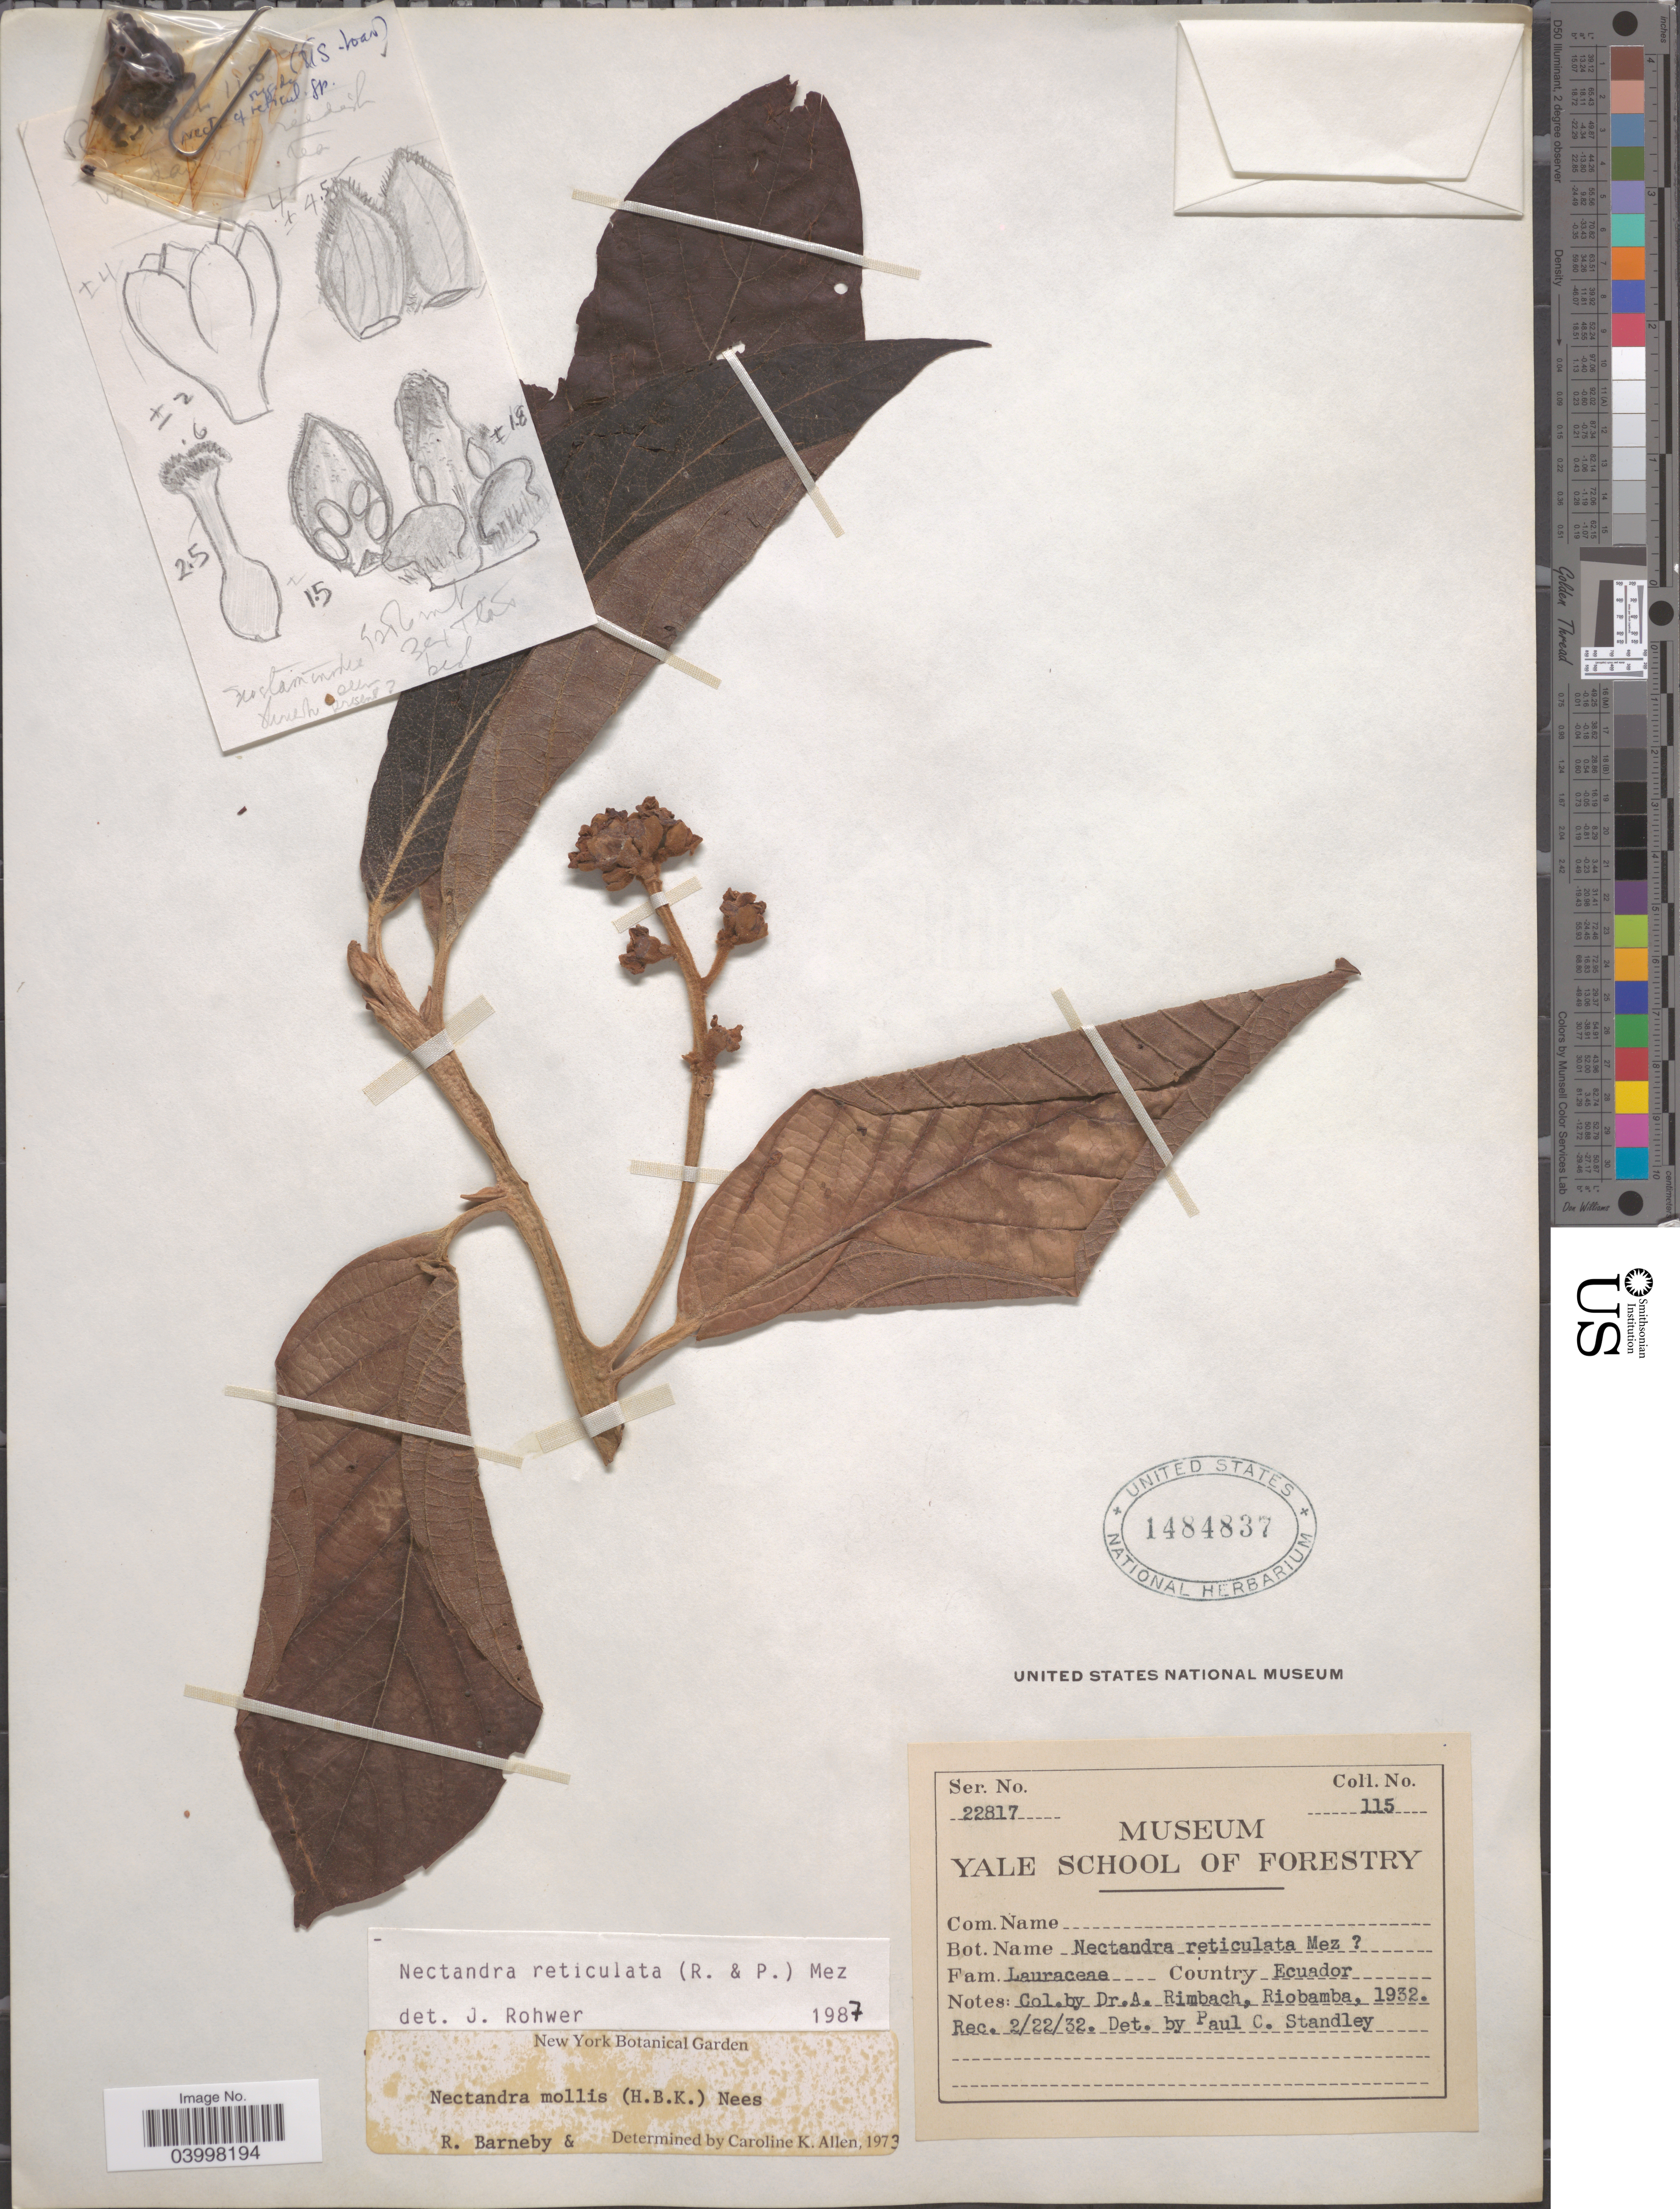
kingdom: Plantae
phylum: Tracheophyta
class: Magnoliopsida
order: Laurales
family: Lauraceae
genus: Nectandra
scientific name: Nectandra reticulata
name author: (Ruiz & Pav.) Mez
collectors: A. Rimbach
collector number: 115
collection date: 1932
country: Ecuador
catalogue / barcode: US 1484837